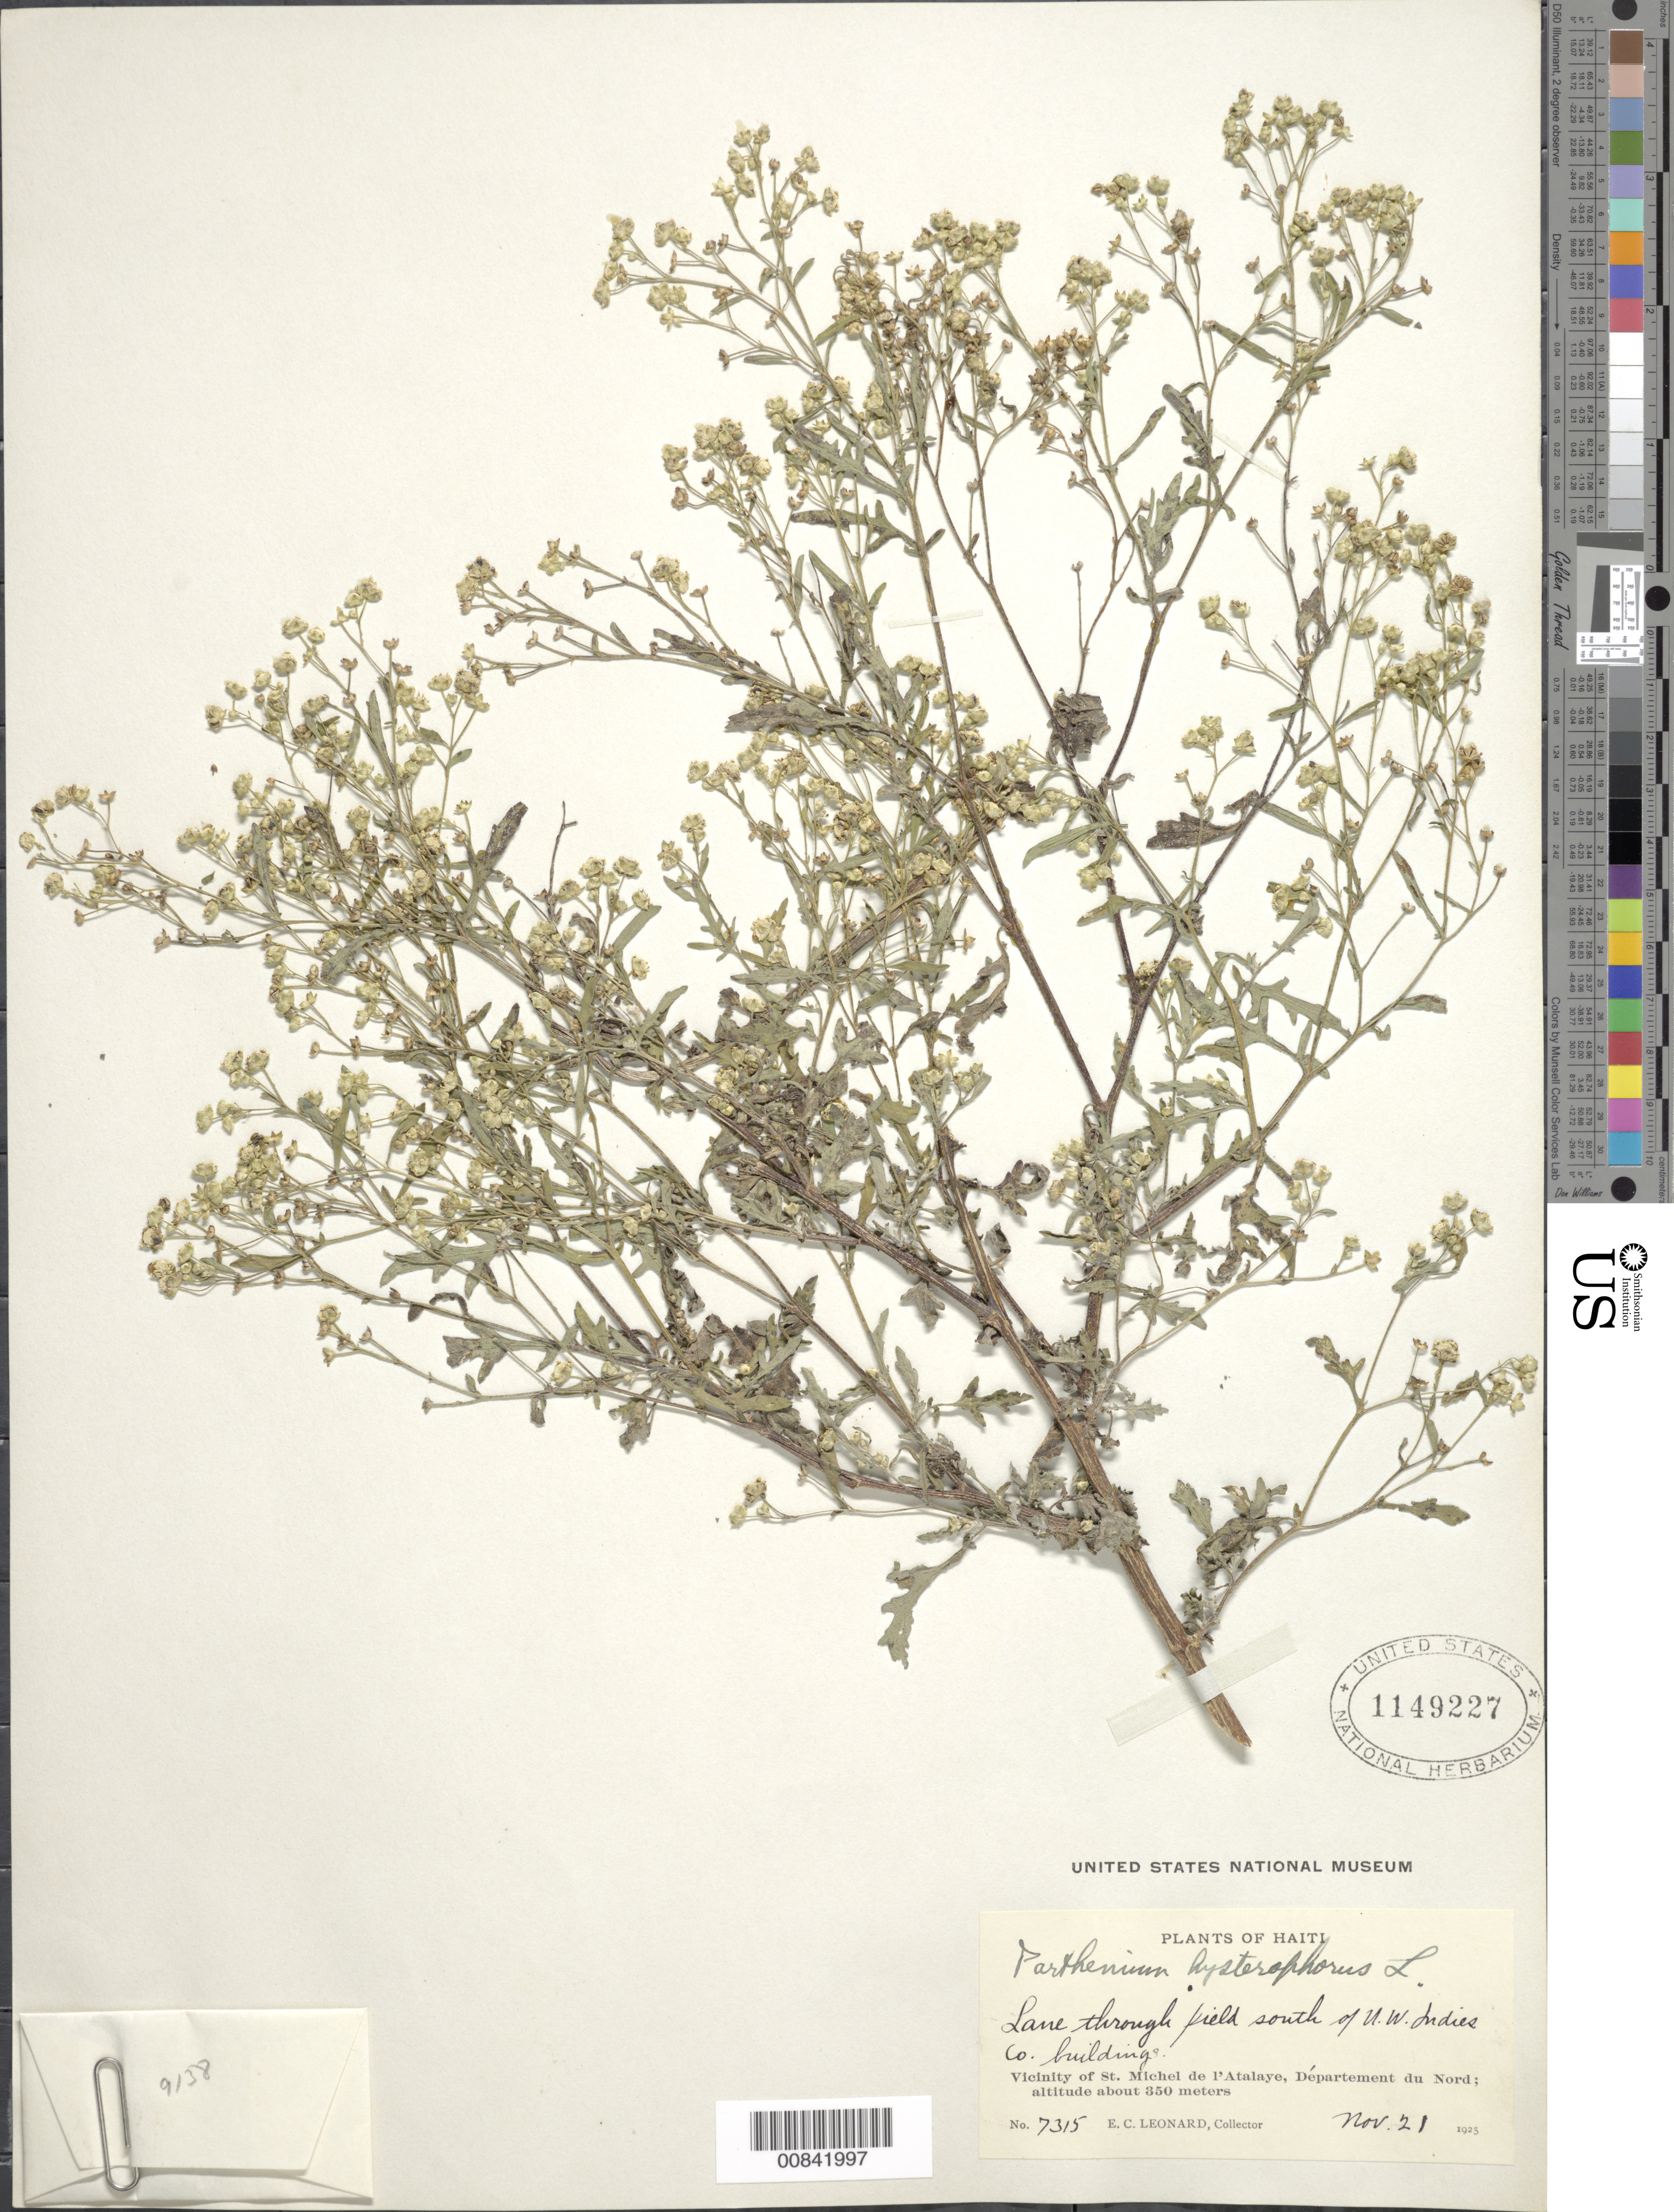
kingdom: Plantae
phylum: Tracheophyta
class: Magnoliopsida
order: Asterales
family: Asteraceae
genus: Parthenium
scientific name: Parthenium hysterophorus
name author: L.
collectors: E. C. Leonard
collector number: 7315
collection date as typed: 21 Nov 1925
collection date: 1925-11-21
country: Haiti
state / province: Artibonite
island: Hispaniola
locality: Vicinity of St. Michel de l'Atalaye, S of UW Indies Co Buildings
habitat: Lane through field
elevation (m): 350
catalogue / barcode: US 1149227